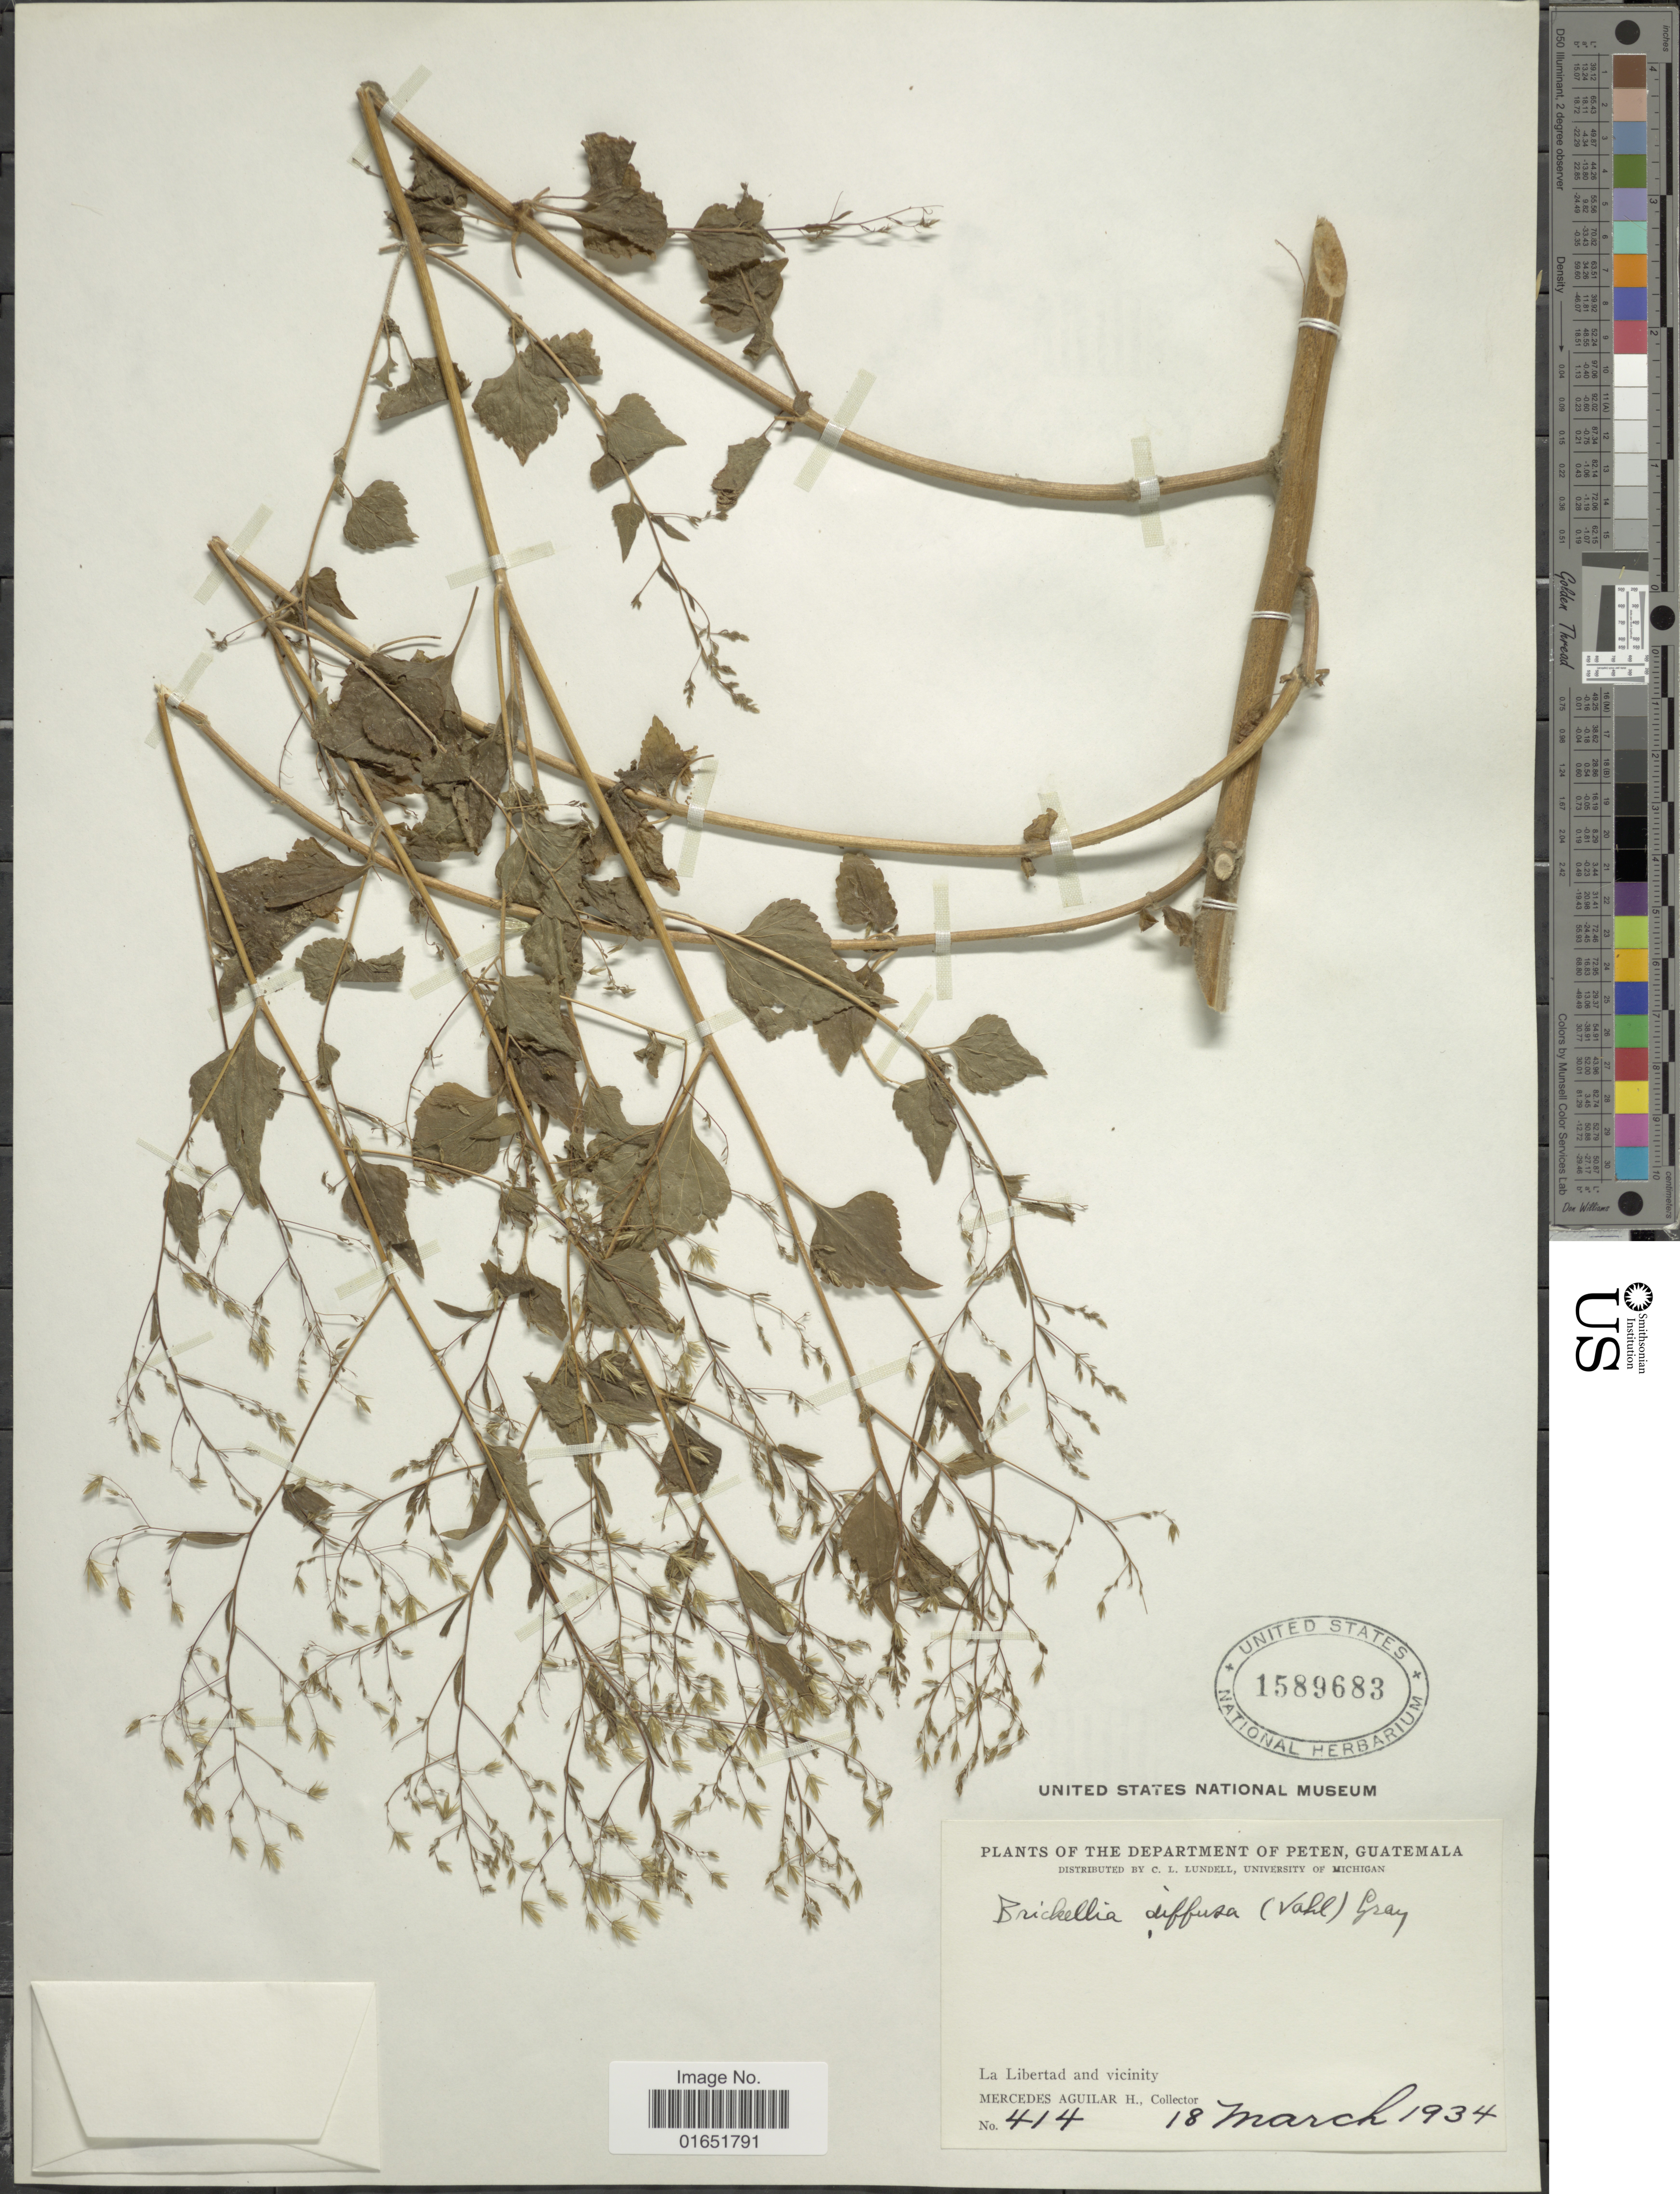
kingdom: Plantae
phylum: Tracheophyta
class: Magnoliopsida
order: Asterales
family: Asteraceae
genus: Brickellia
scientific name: Brickellia diffusa M.E. Jones, nom illeg.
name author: M.E. Jones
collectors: M. Aguilar H.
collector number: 414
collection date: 1934-03-18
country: Guatemala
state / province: El Petén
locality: The Department of Peten, La Libertad and vicinity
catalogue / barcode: US 1589683